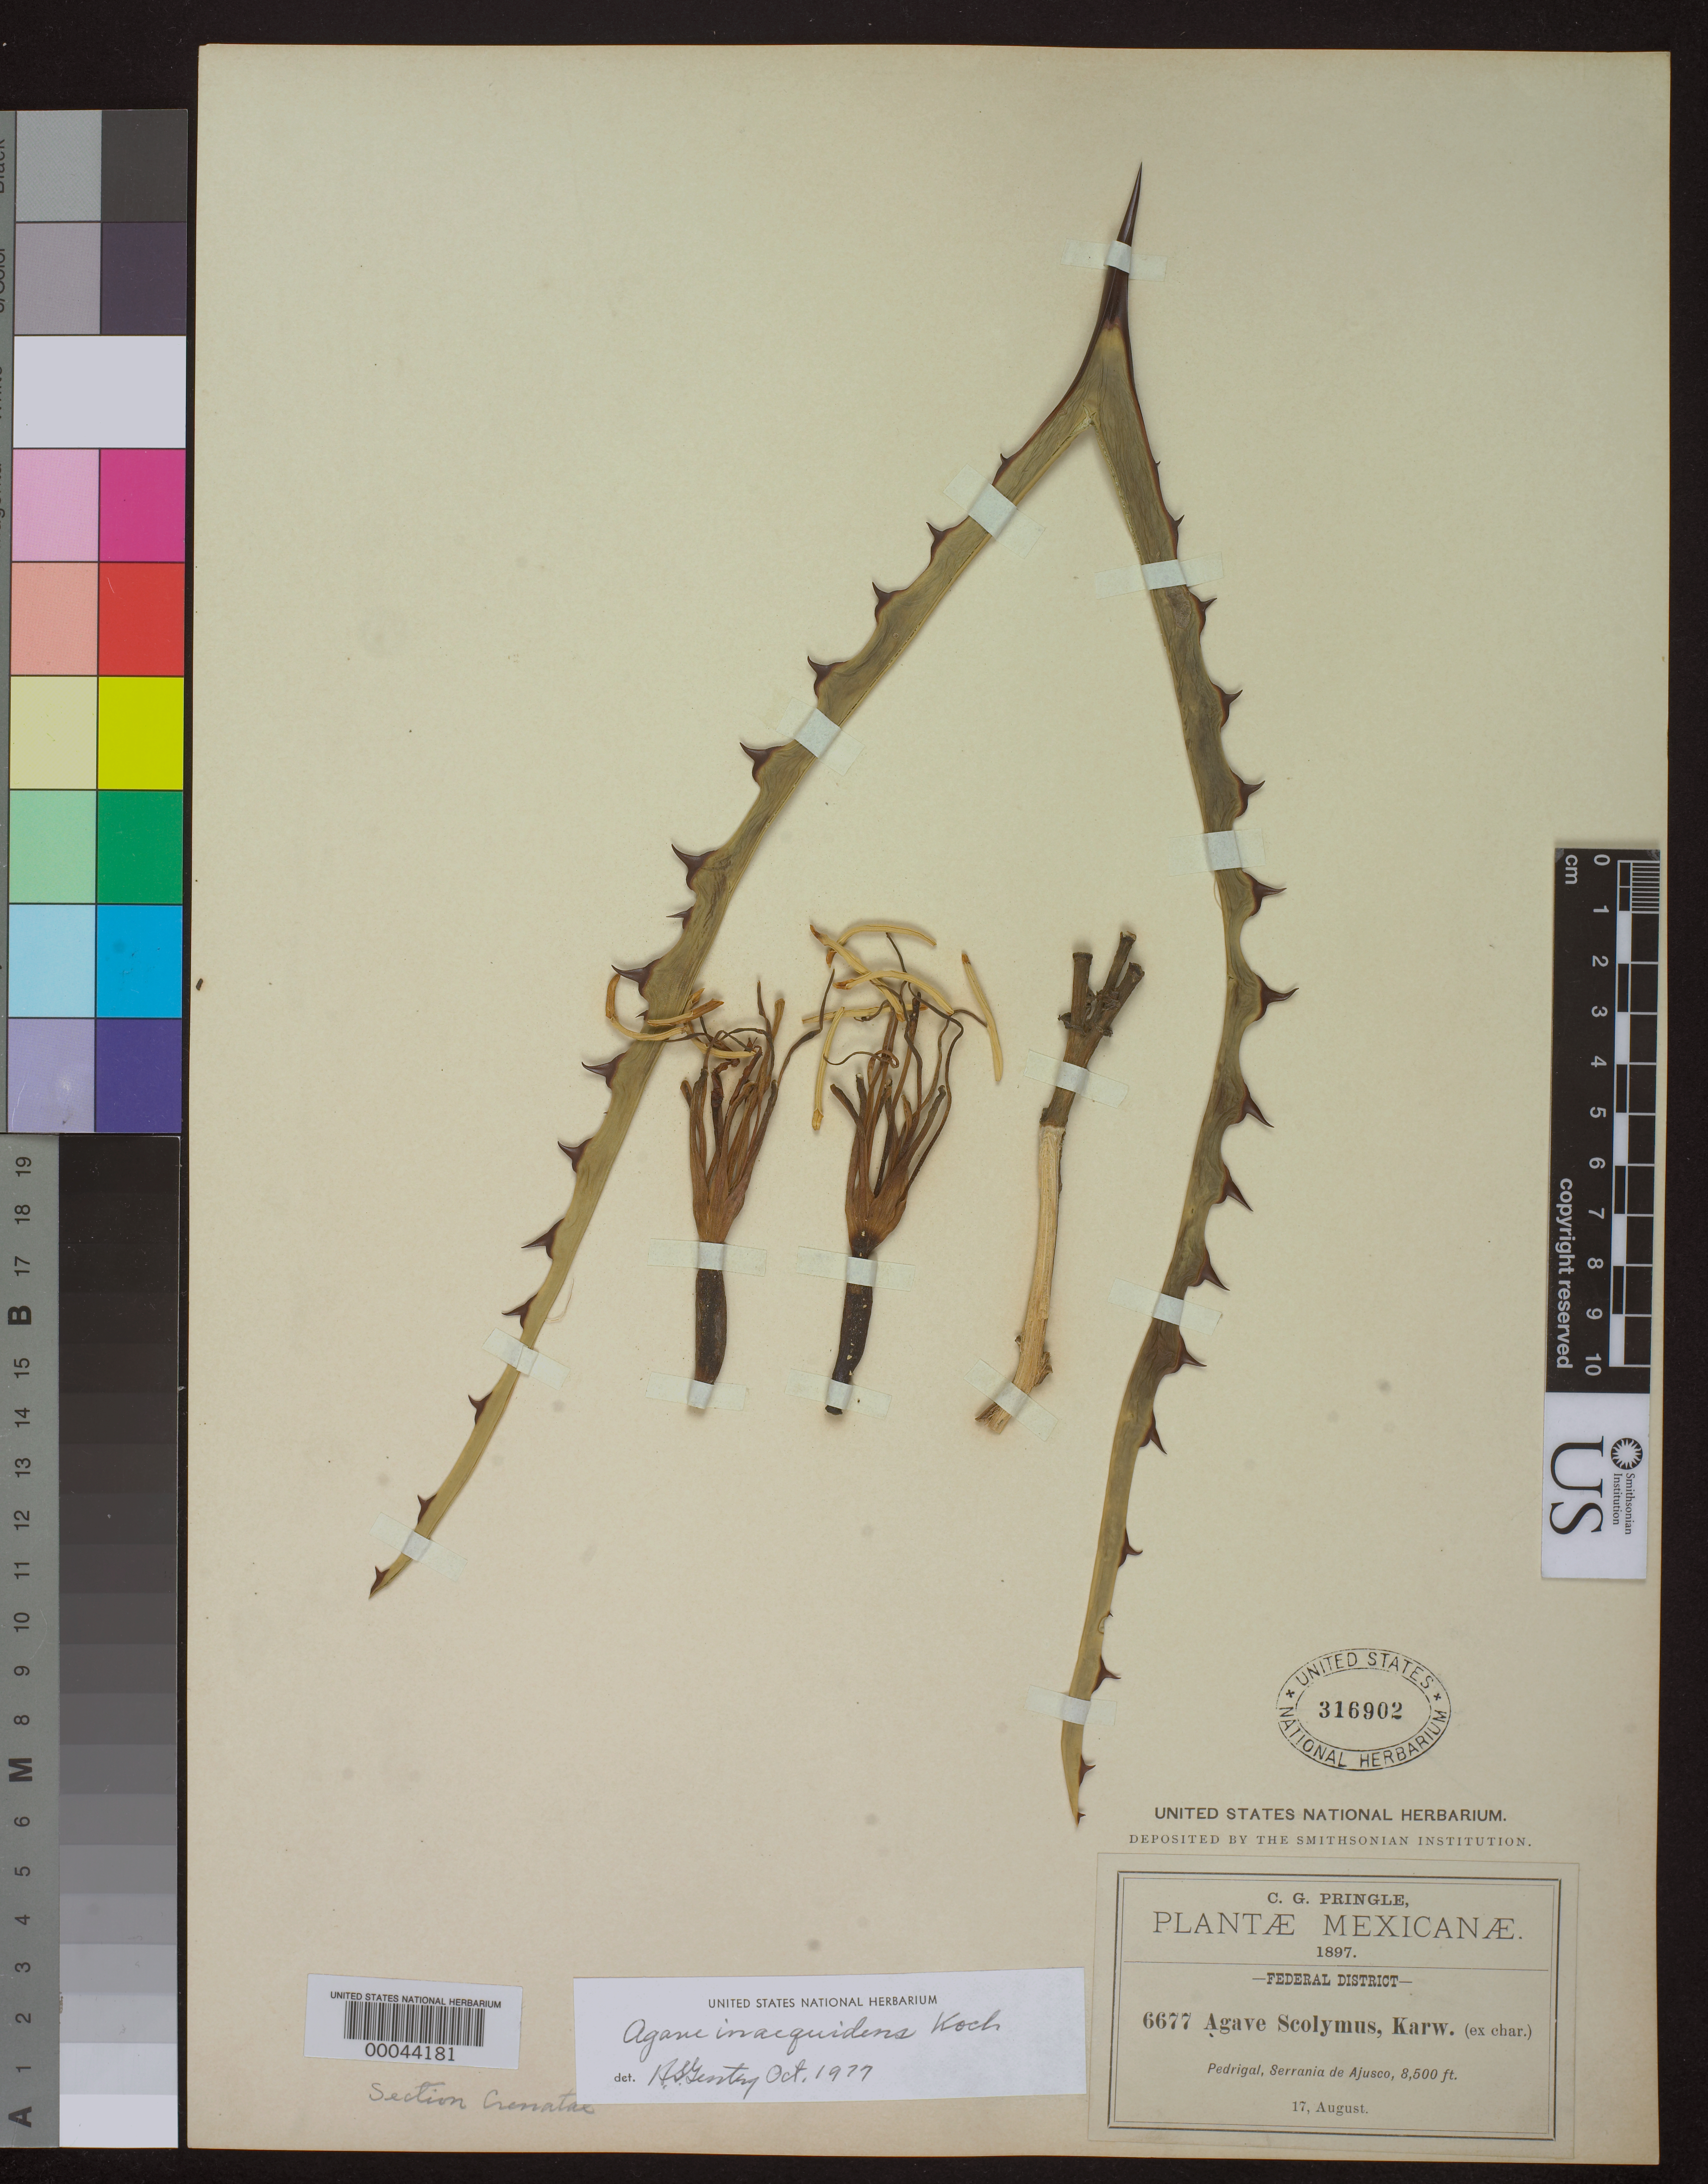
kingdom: Plantae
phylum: Tracheophyta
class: Liliopsida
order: Asparagales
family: Asparagaceae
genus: Agave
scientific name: Agave inaequidens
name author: K. Koch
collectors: C. G. Pringle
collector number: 6677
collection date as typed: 17 Aug 1897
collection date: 1897-08-17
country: Mexico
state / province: Distrito Federal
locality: Pedrigal, Serrania de Ajusco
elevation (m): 2591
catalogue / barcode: US 316902